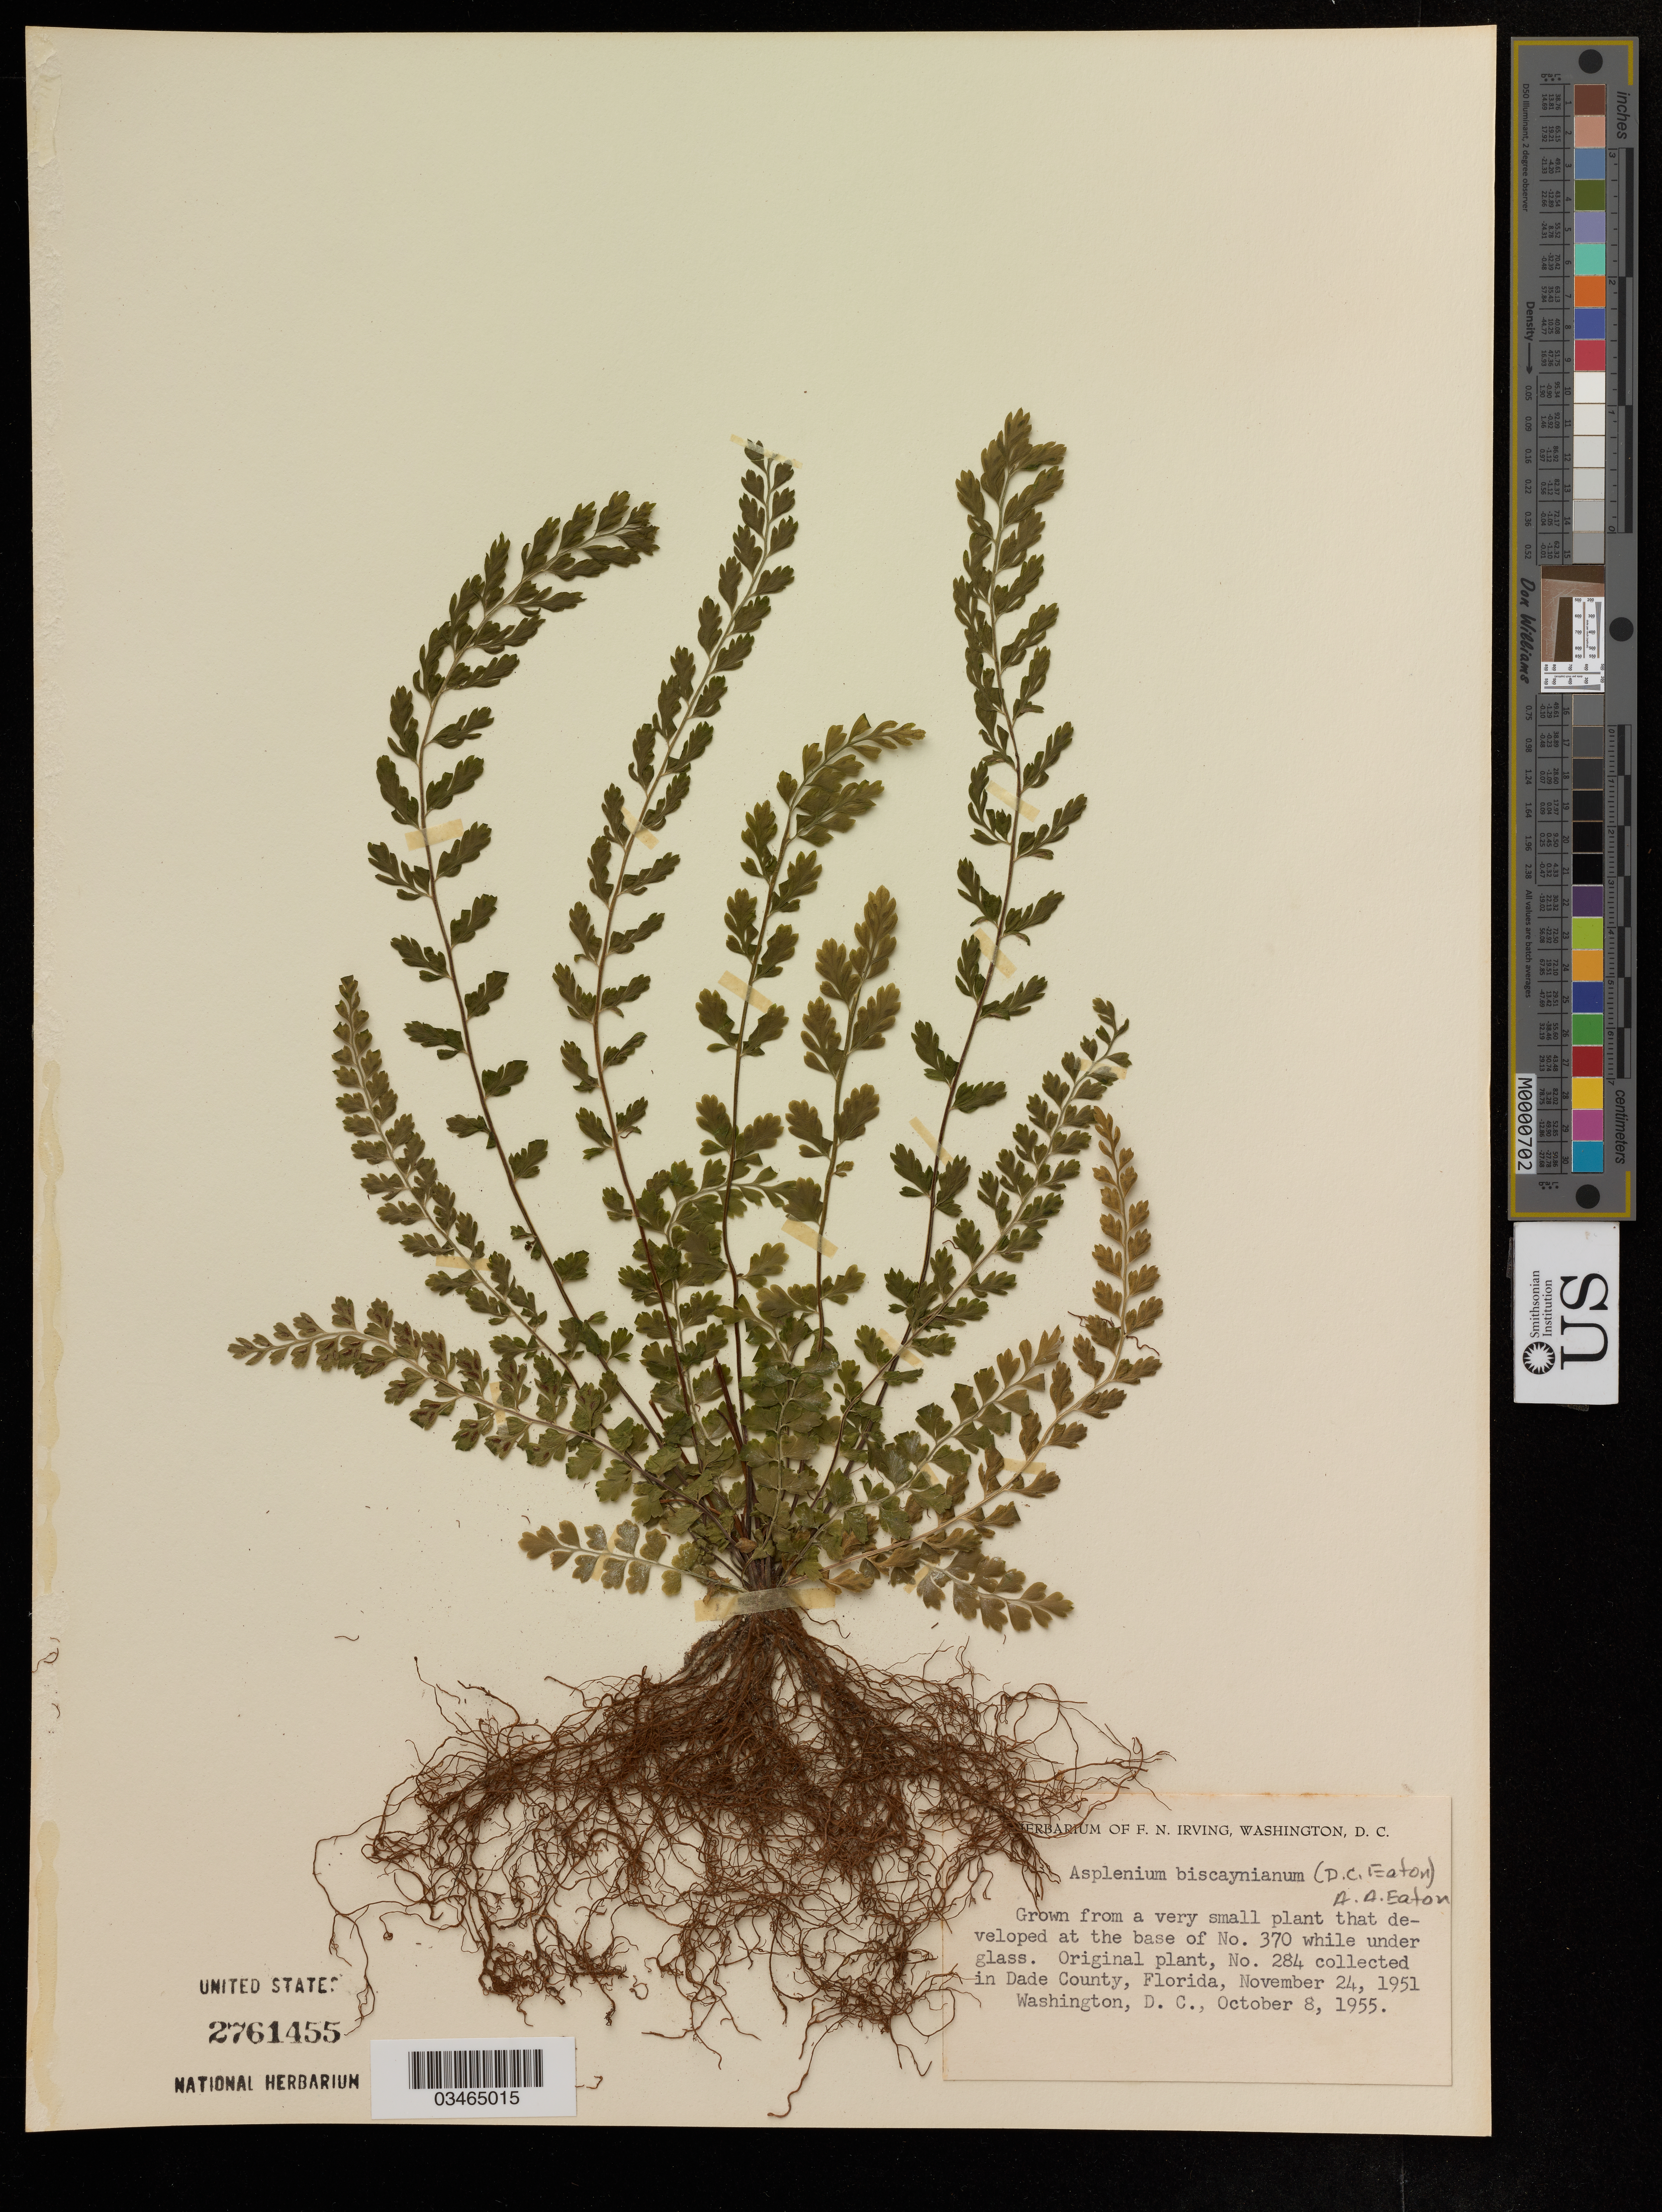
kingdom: Plantae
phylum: Tracheophyta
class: Polypodiopsida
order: Polypodiales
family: Aspleniaceae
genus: Asplenium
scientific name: Asplenium biscayneanum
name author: A.A. Eaton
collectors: ex herb. F.N. Irving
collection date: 1955-10-08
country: United States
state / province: Washington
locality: D. C.?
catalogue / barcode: US 2761455